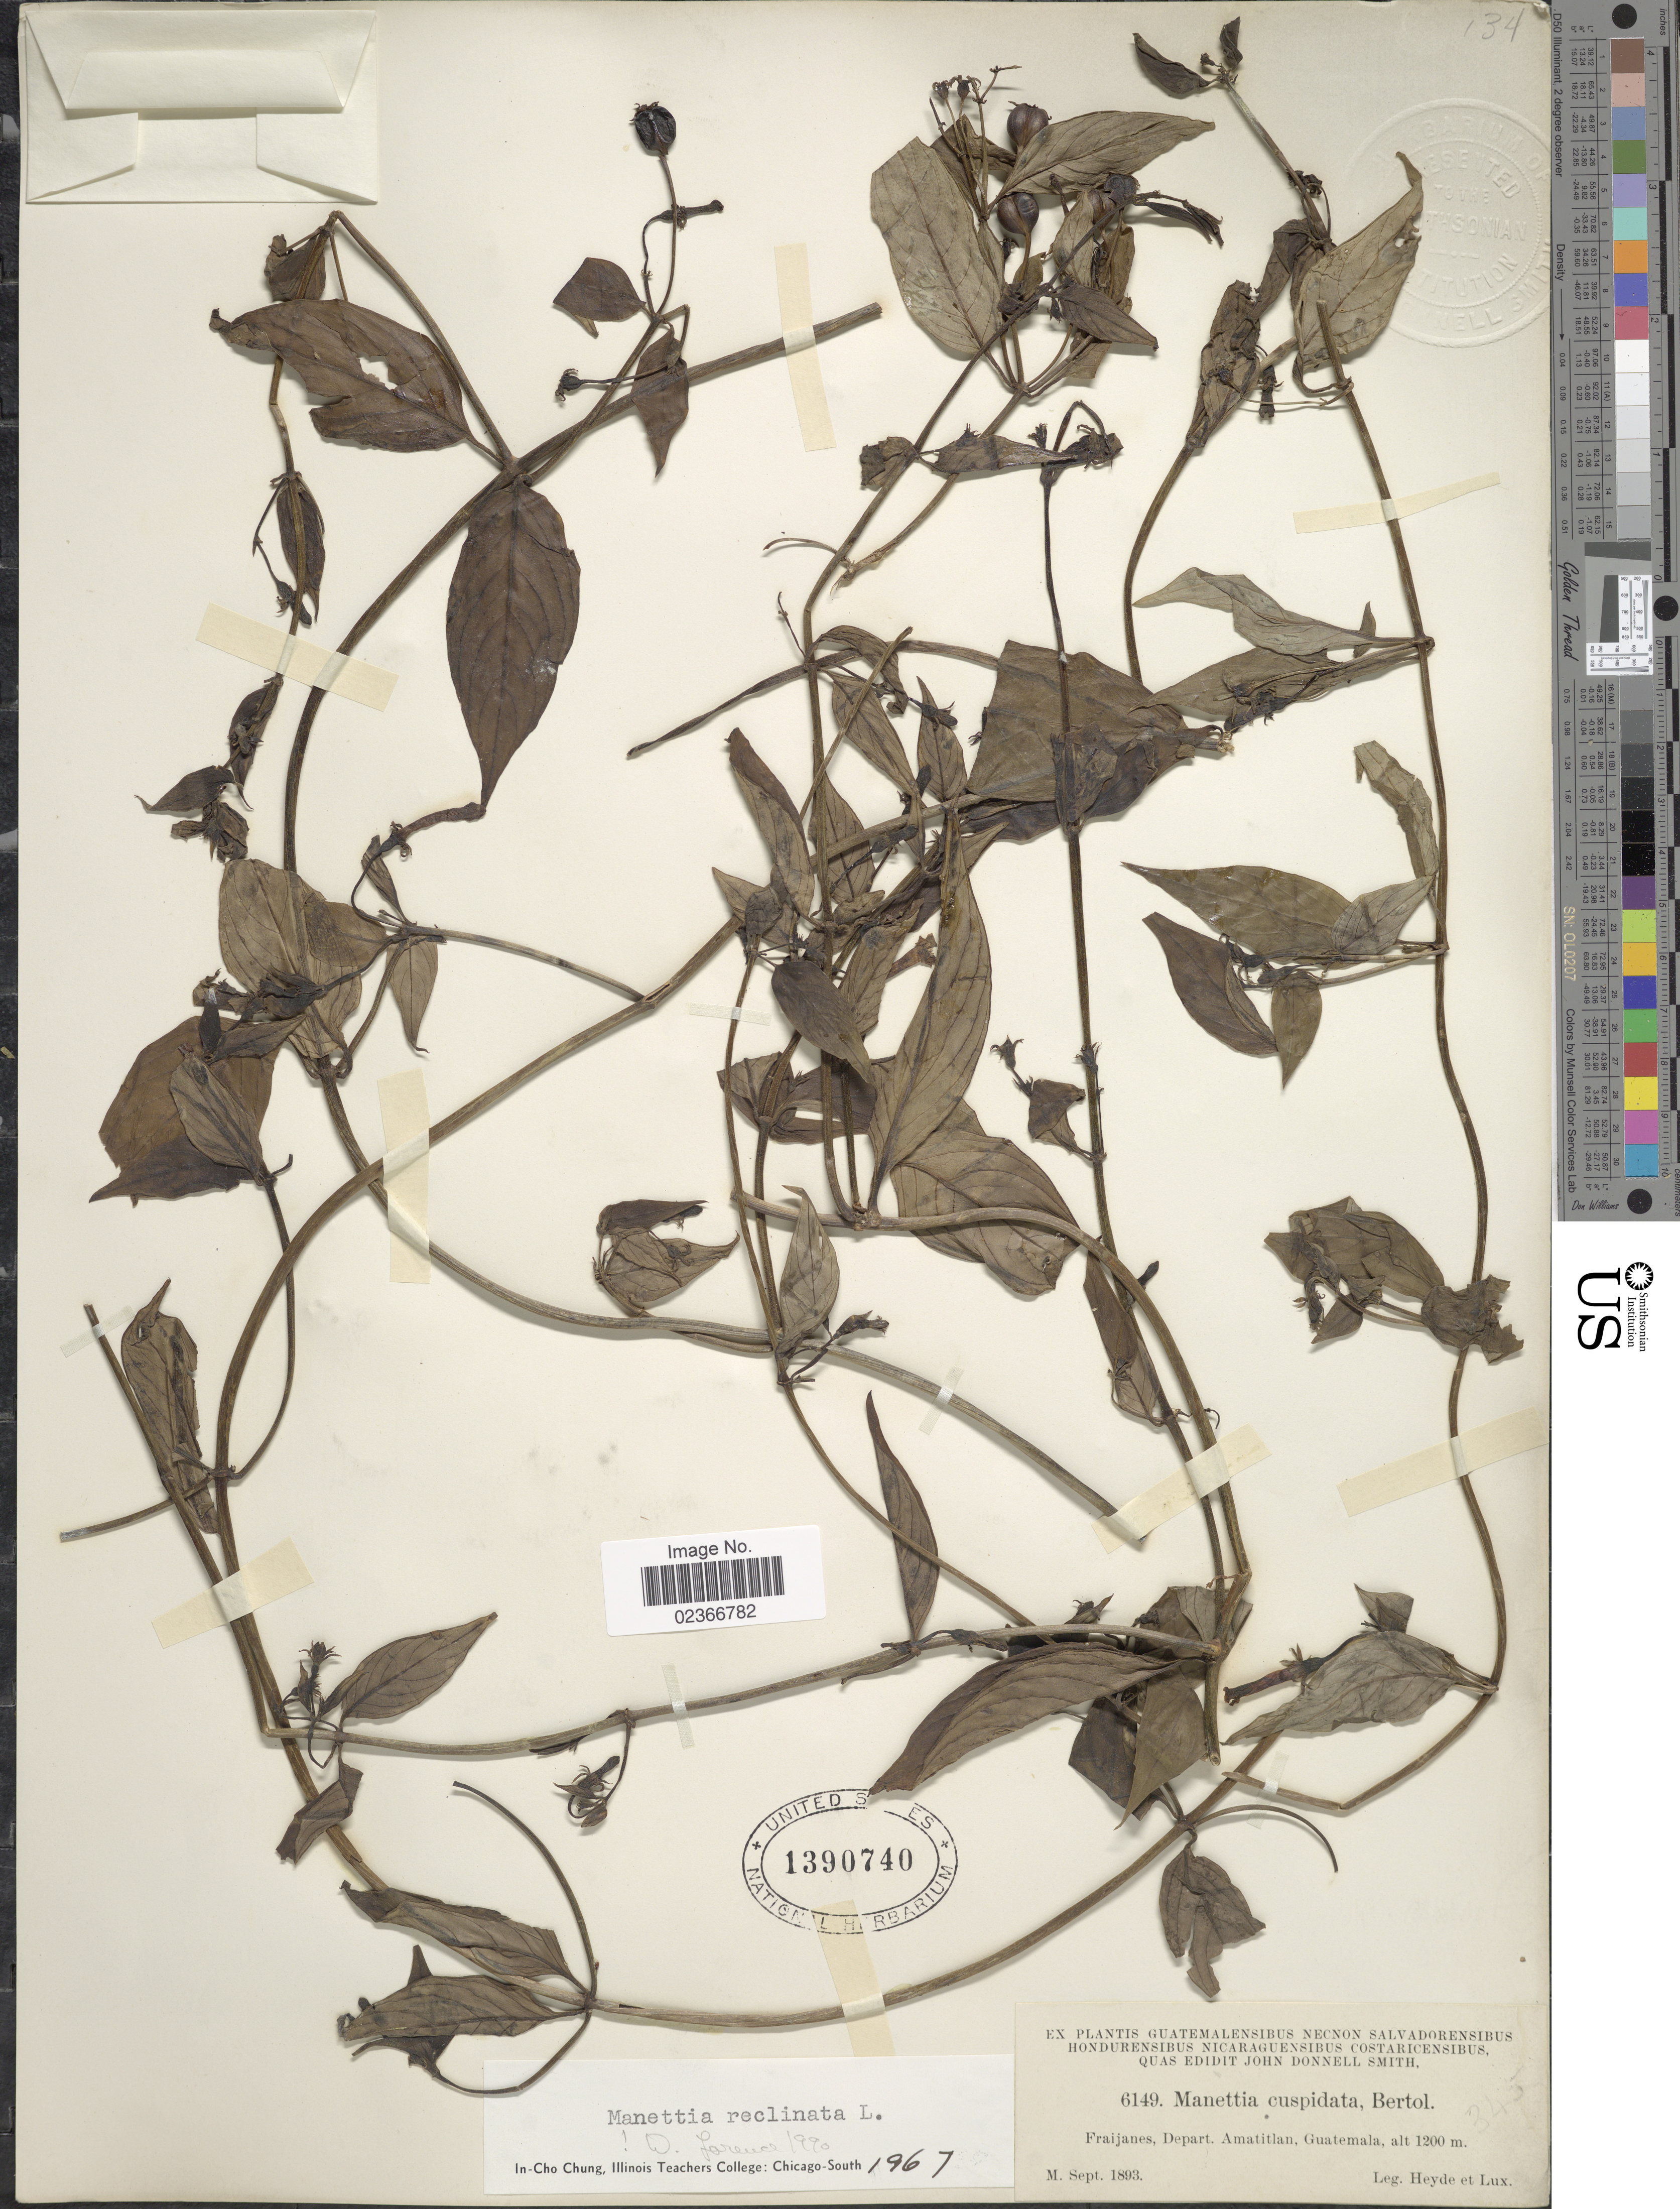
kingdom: Plantae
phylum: Tracheophyta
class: Magnoliopsida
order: Gentianales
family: Rubiaceae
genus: Manettia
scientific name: Manettia reclinata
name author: L.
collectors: Heyde & Lux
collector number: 6149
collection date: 1893-09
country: Guatemala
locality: Fraijanes, Depart. Amatitlan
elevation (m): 1200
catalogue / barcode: US 1390740